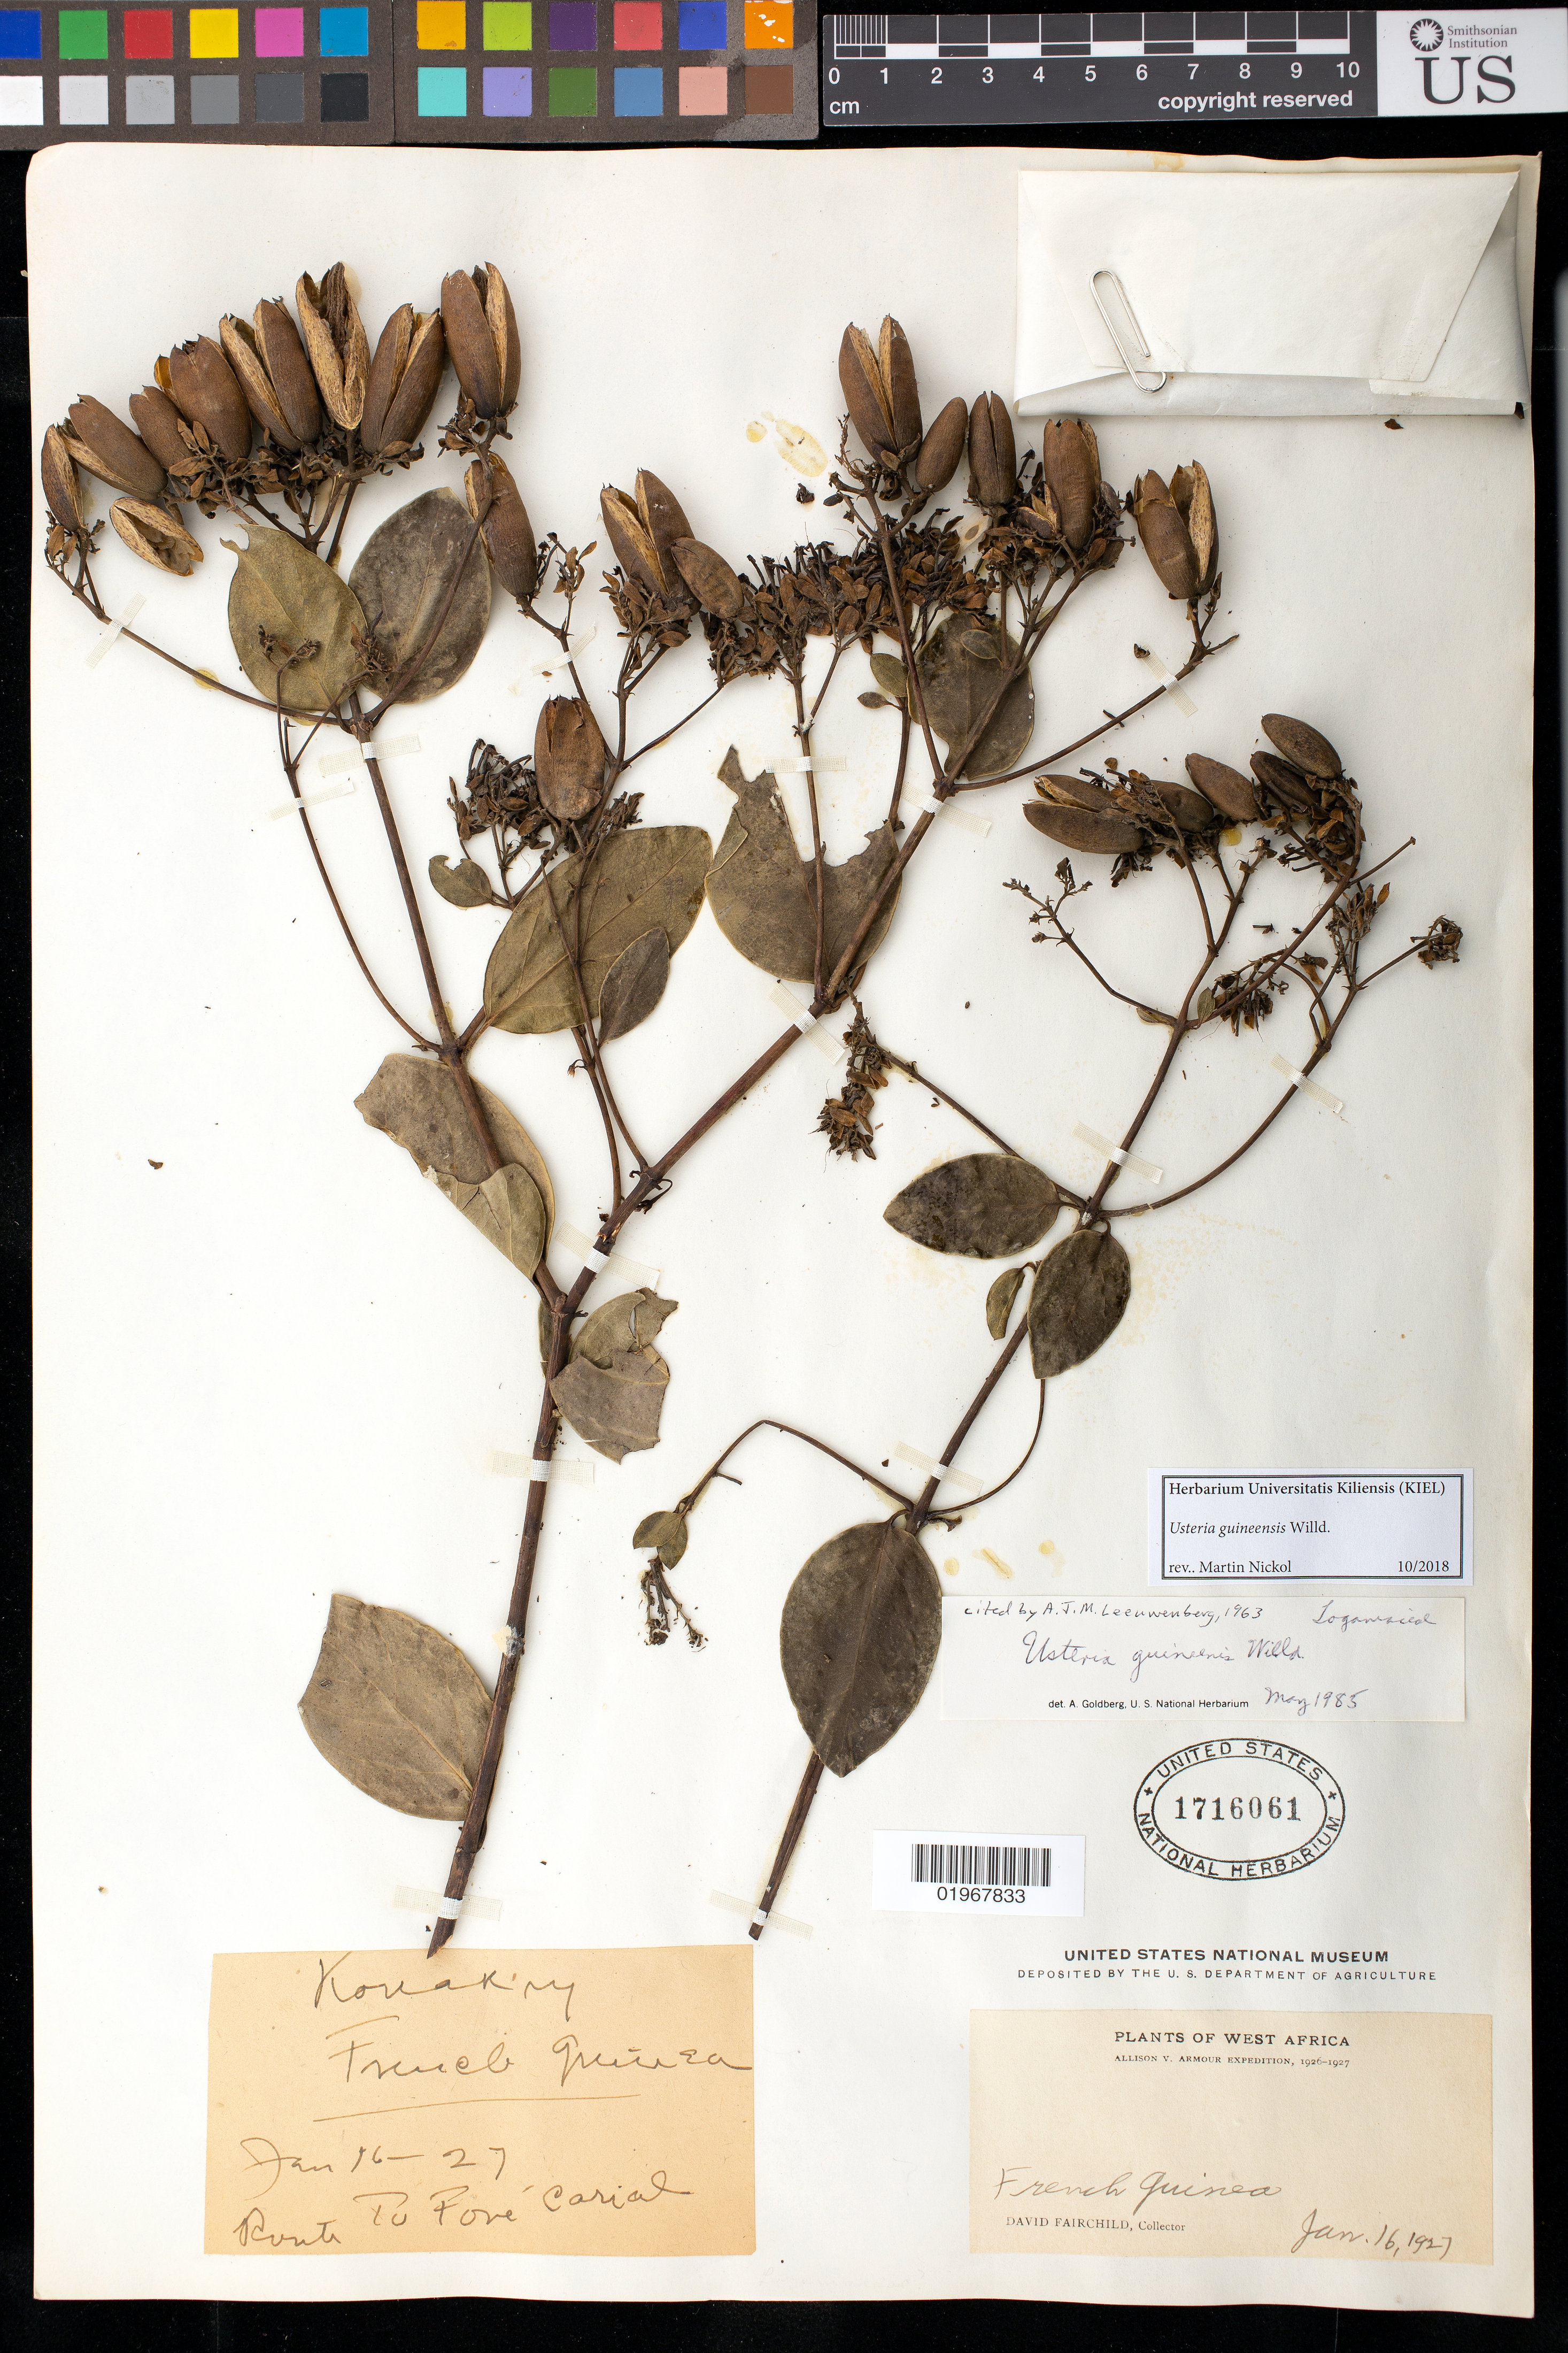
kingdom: Plantae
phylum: Tracheophyta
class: Magnoliopsida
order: Gentianales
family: Loganiaceae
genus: Usteria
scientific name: Usteria guineensis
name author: Willd.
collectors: D. Fairchild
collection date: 1927-01-16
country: French Guiana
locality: Route Foré Carial. Konakry.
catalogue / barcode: US 1716061